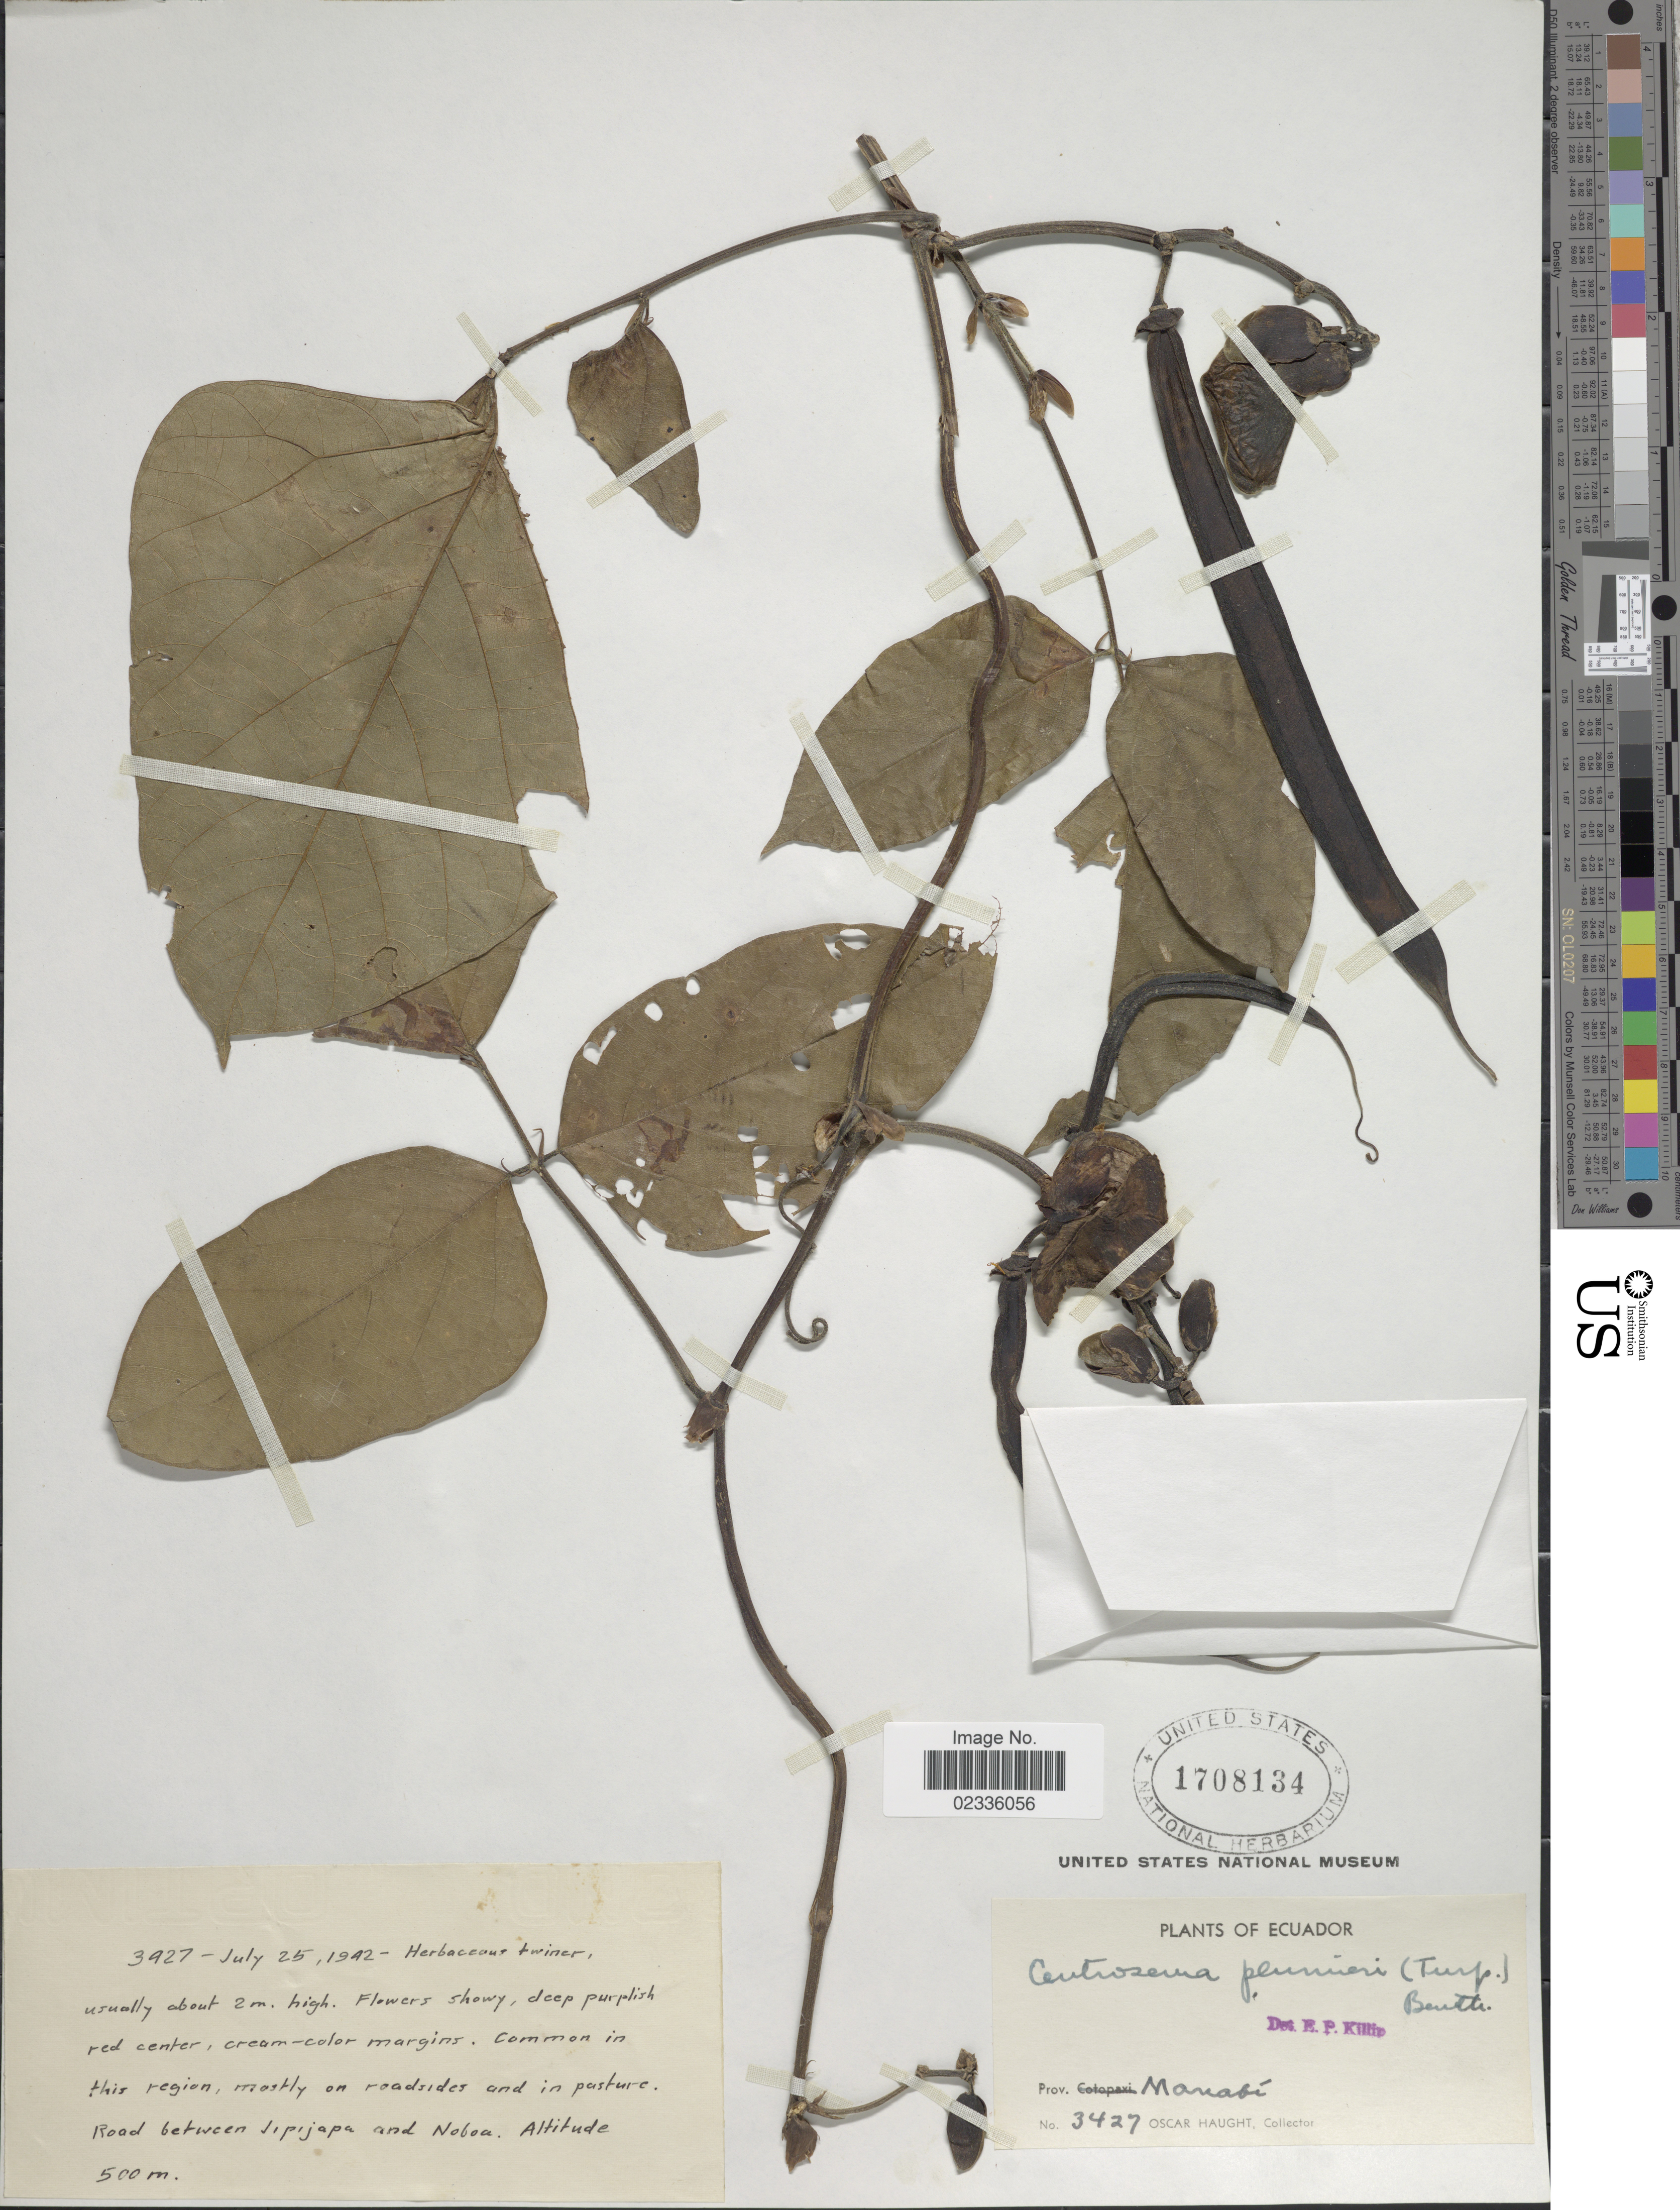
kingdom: Plantae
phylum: Tracheophyta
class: Magnoliopsida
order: Fabales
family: Fabaceae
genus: Centrosema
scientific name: Centrosema plumieri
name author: (Turpin ex Pers.) Benth.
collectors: O. Haught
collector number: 3927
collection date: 1942-07-25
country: Ecuador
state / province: Manabí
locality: Road between Jipijapa and Noboa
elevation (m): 500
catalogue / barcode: US 1708134